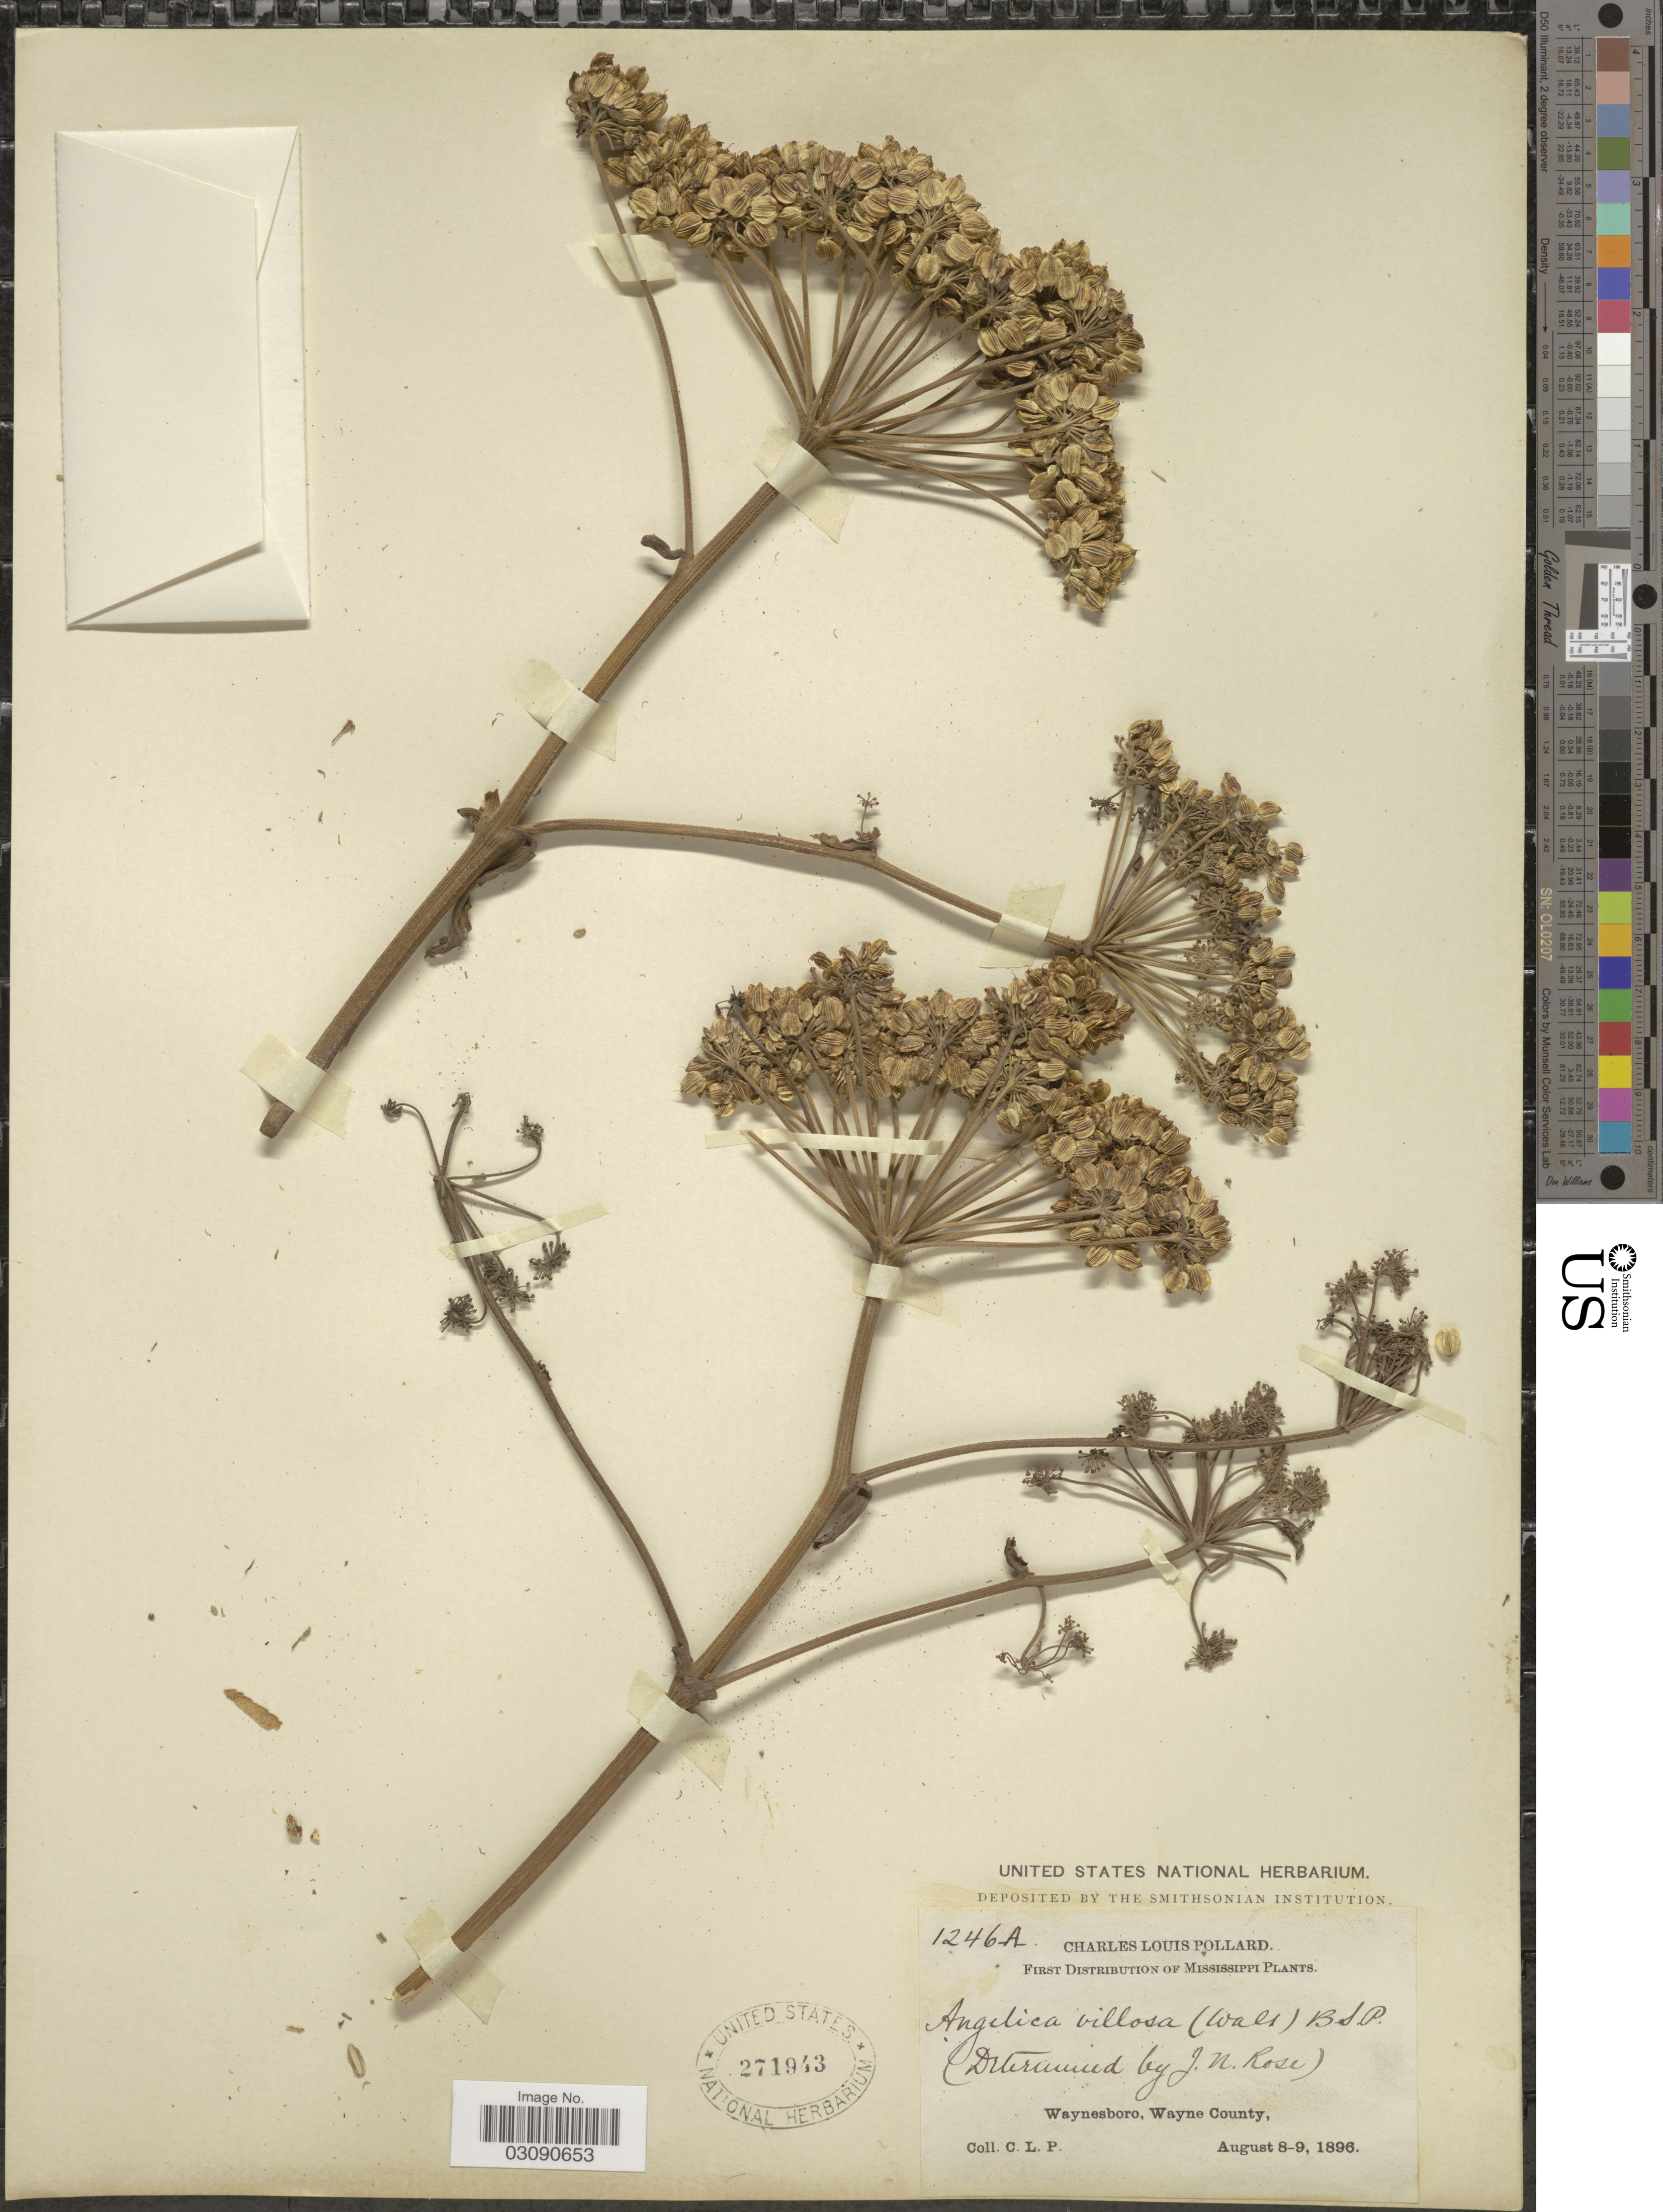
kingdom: Plantae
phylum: Tracheophyta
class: Magnoliopsida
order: Apiales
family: Apiaceae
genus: Angelica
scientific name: Angelica venenosa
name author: (Greenway) Fernald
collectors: C. L. Pollard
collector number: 1246A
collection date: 1896-08-08/1896-08-09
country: United States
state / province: Mississippi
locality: Waynesboro, Wayne County.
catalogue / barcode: US 271943